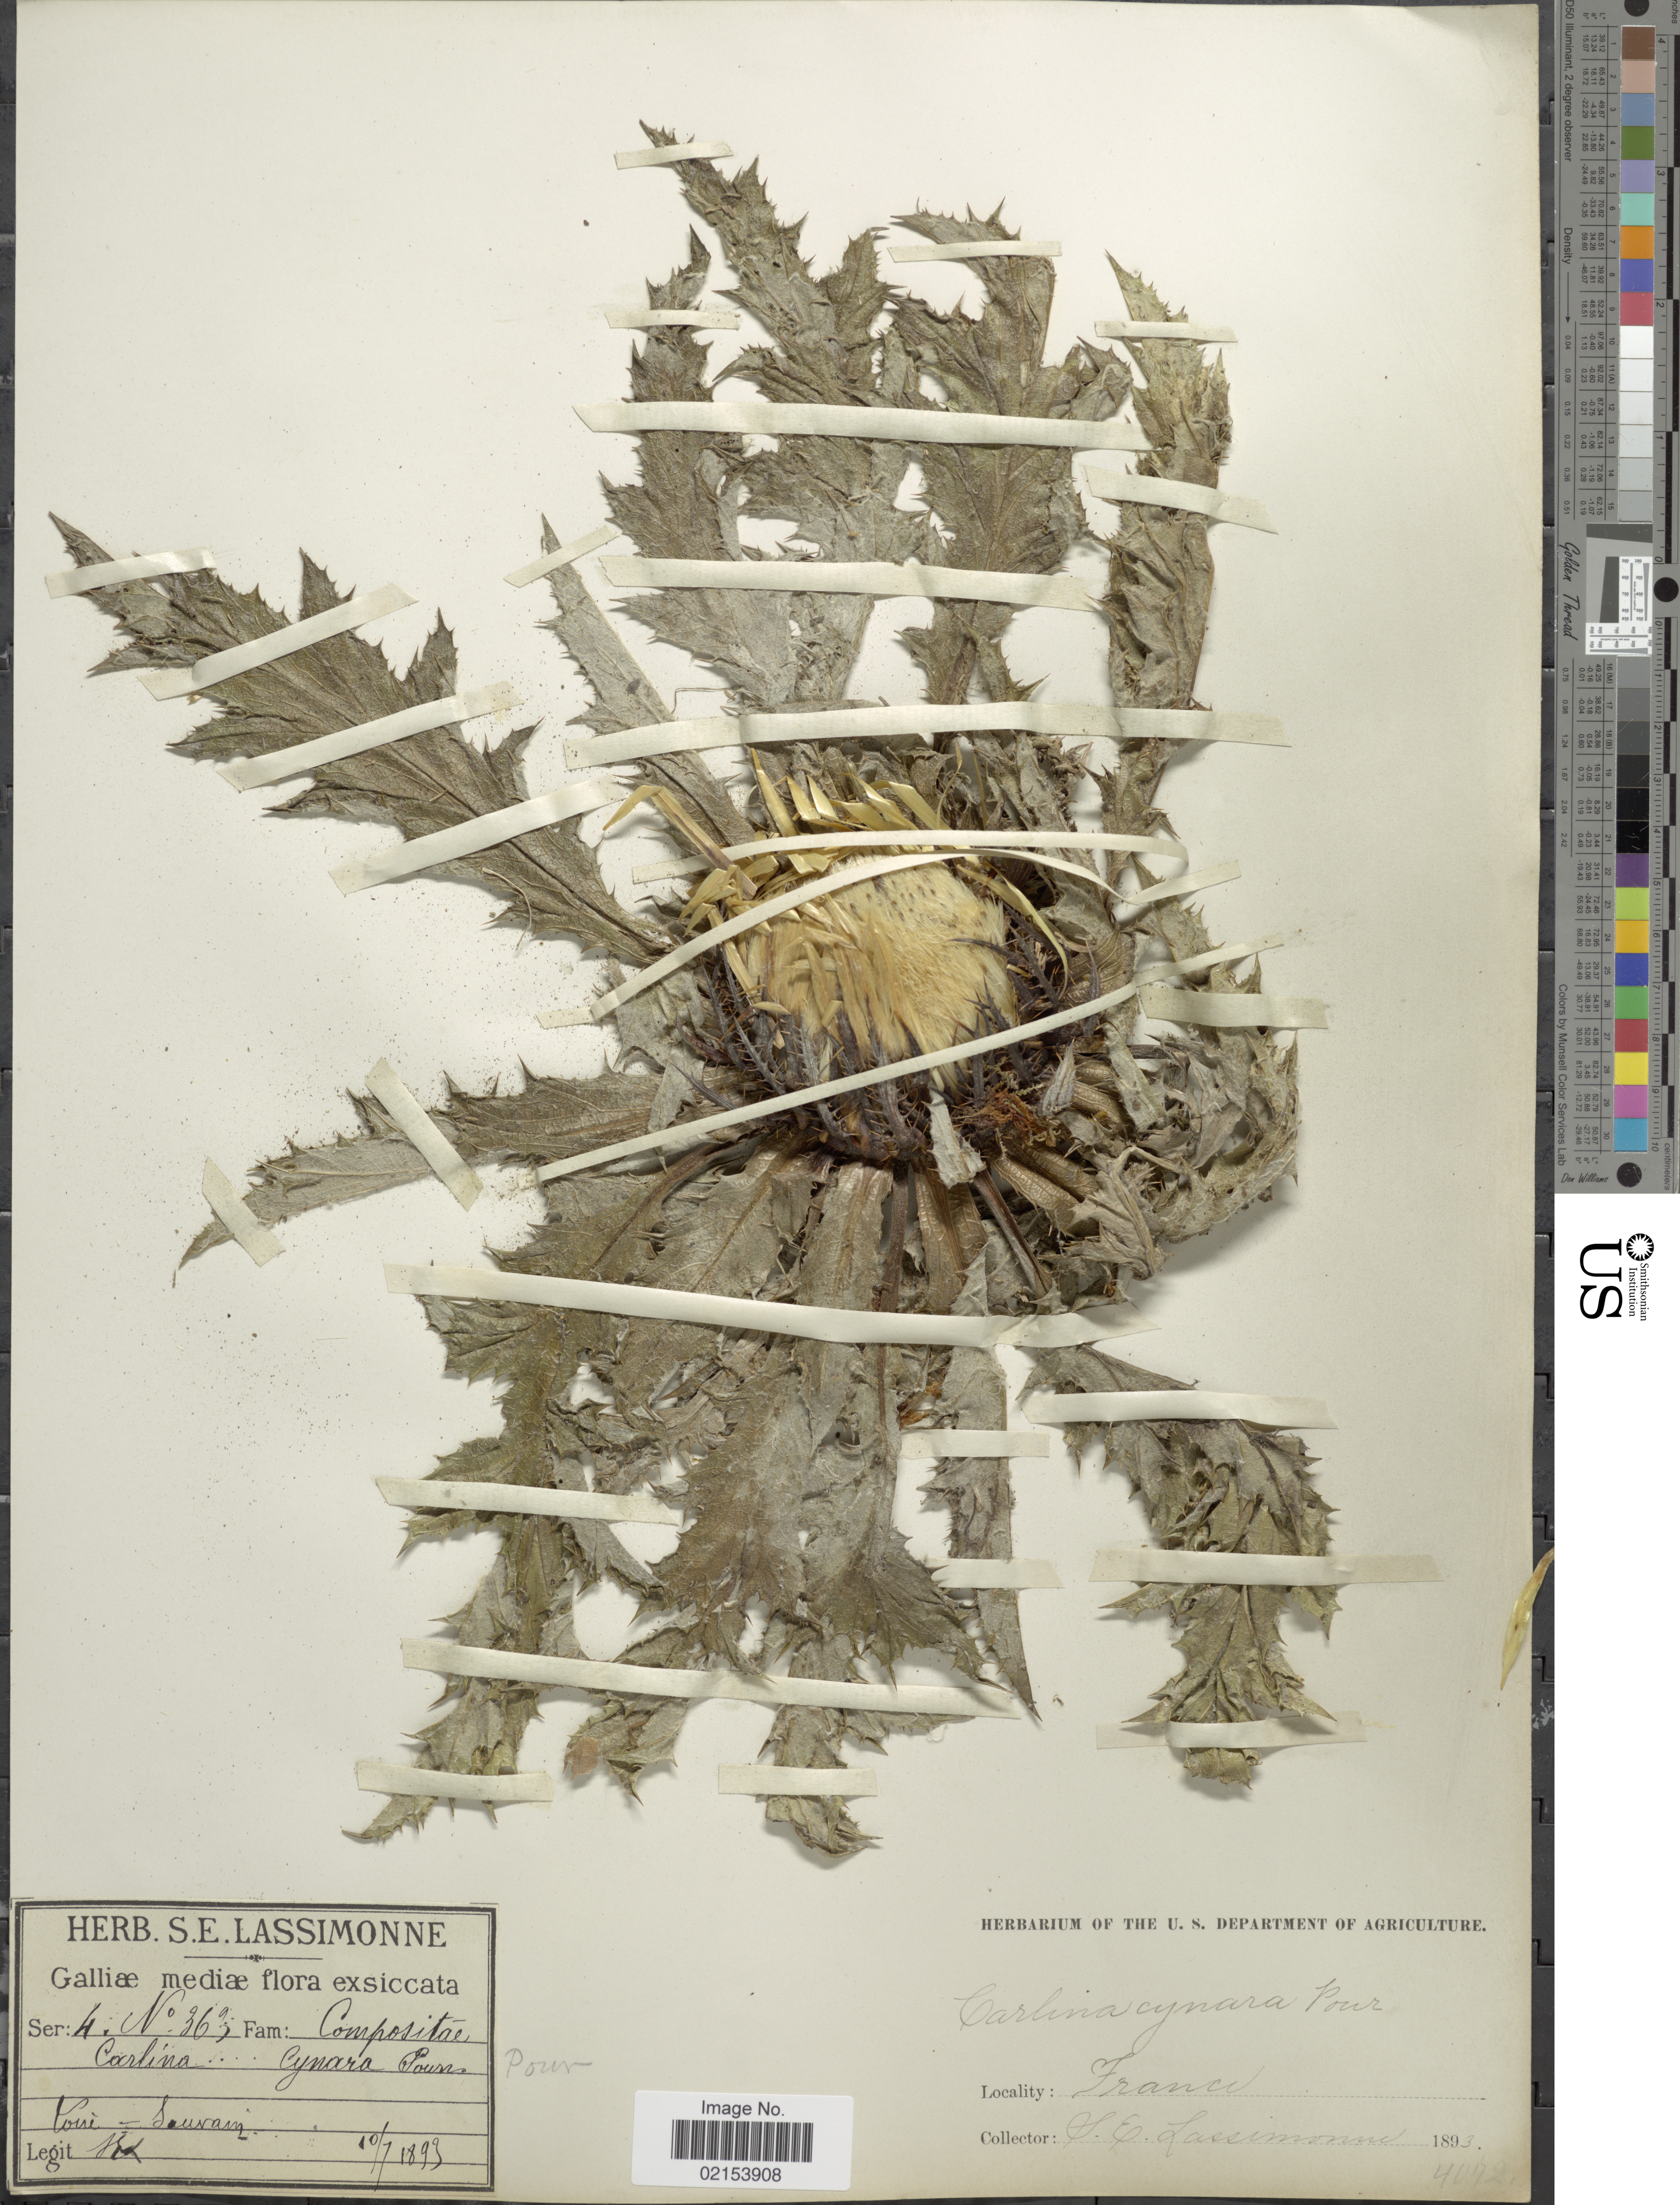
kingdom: Plantae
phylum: Tracheophyta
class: Magnoliopsida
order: Asterales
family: Asteraceae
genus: Carlina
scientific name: Carlina cynara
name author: Pourr. ex DC.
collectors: S. Lassimonne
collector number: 363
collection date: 1893-07-10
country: France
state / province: Auvergne-Rhône-Alpes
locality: Galliæ [France]. Loire - Sauvain.